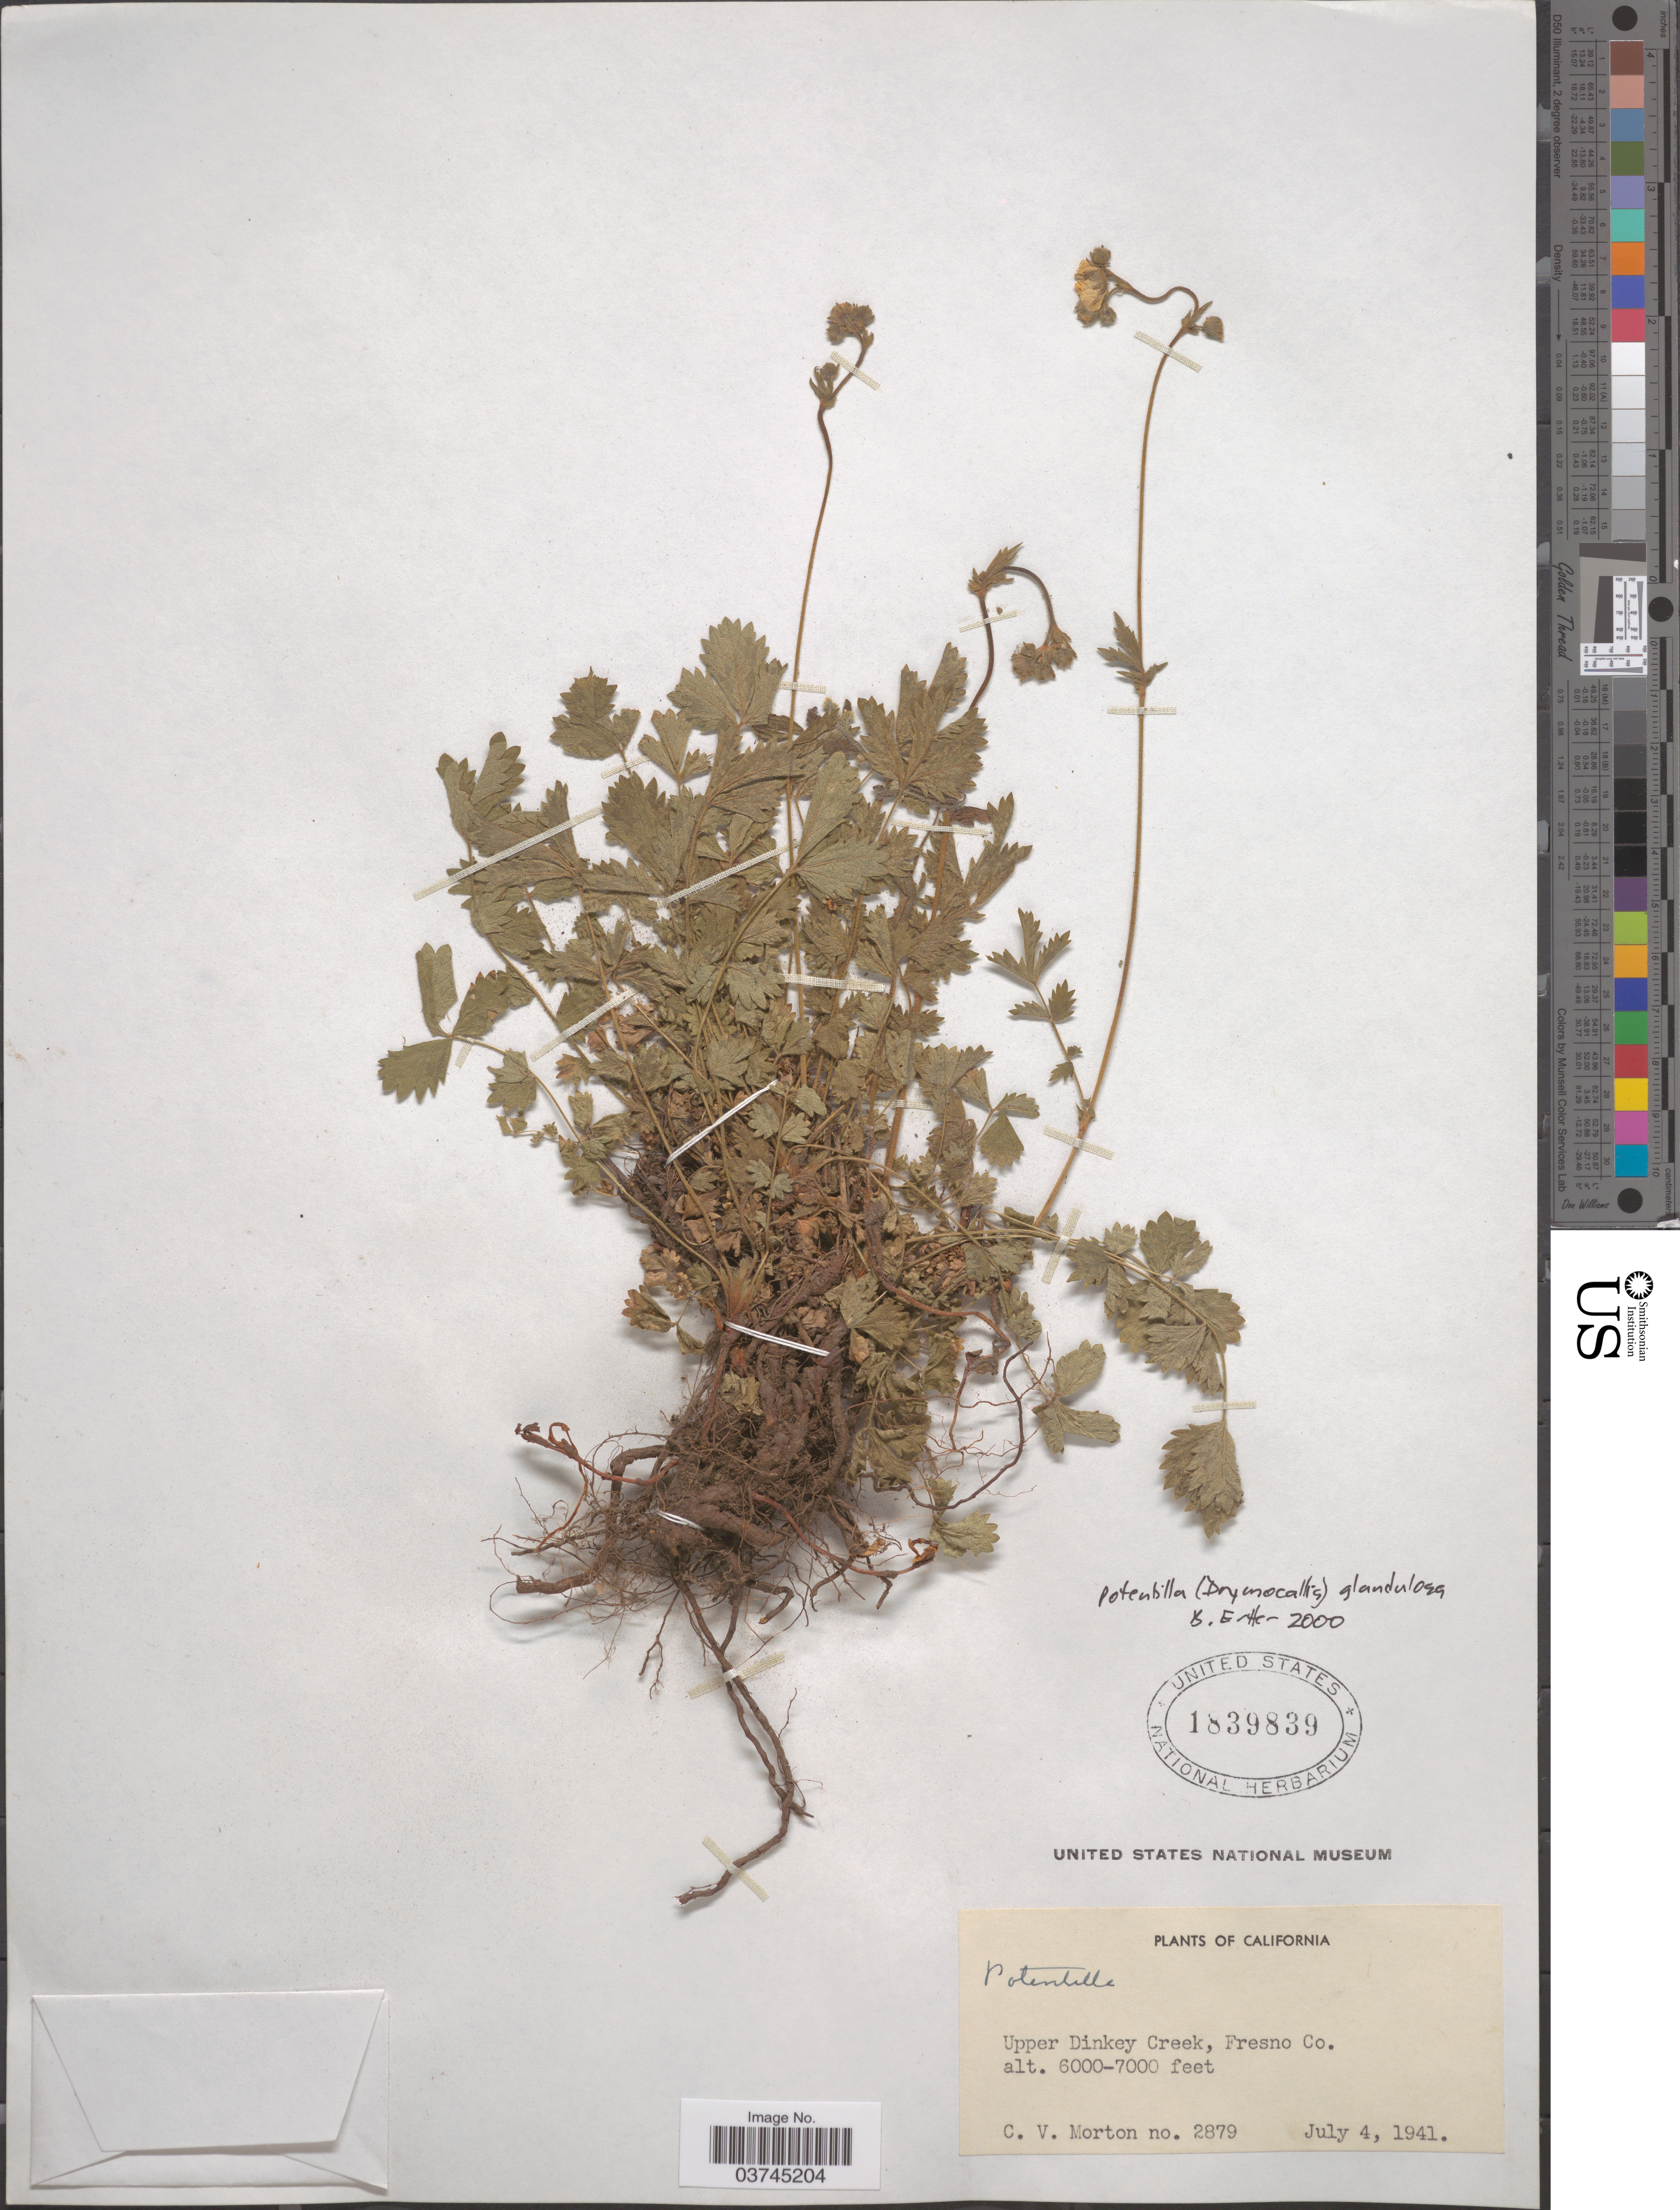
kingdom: Plantae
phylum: Tracheophyta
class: Magnoliopsida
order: Rosales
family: Rosaceae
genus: Drymocallis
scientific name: Drymocallis glandulosa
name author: (Lindl.) Rydb.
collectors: C. V. Morton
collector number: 2879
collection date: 1941-07-04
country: United States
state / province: California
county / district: Fresno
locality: Upper Dinkey Creek, Fresno Co.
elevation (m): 1829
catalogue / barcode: US 1839839